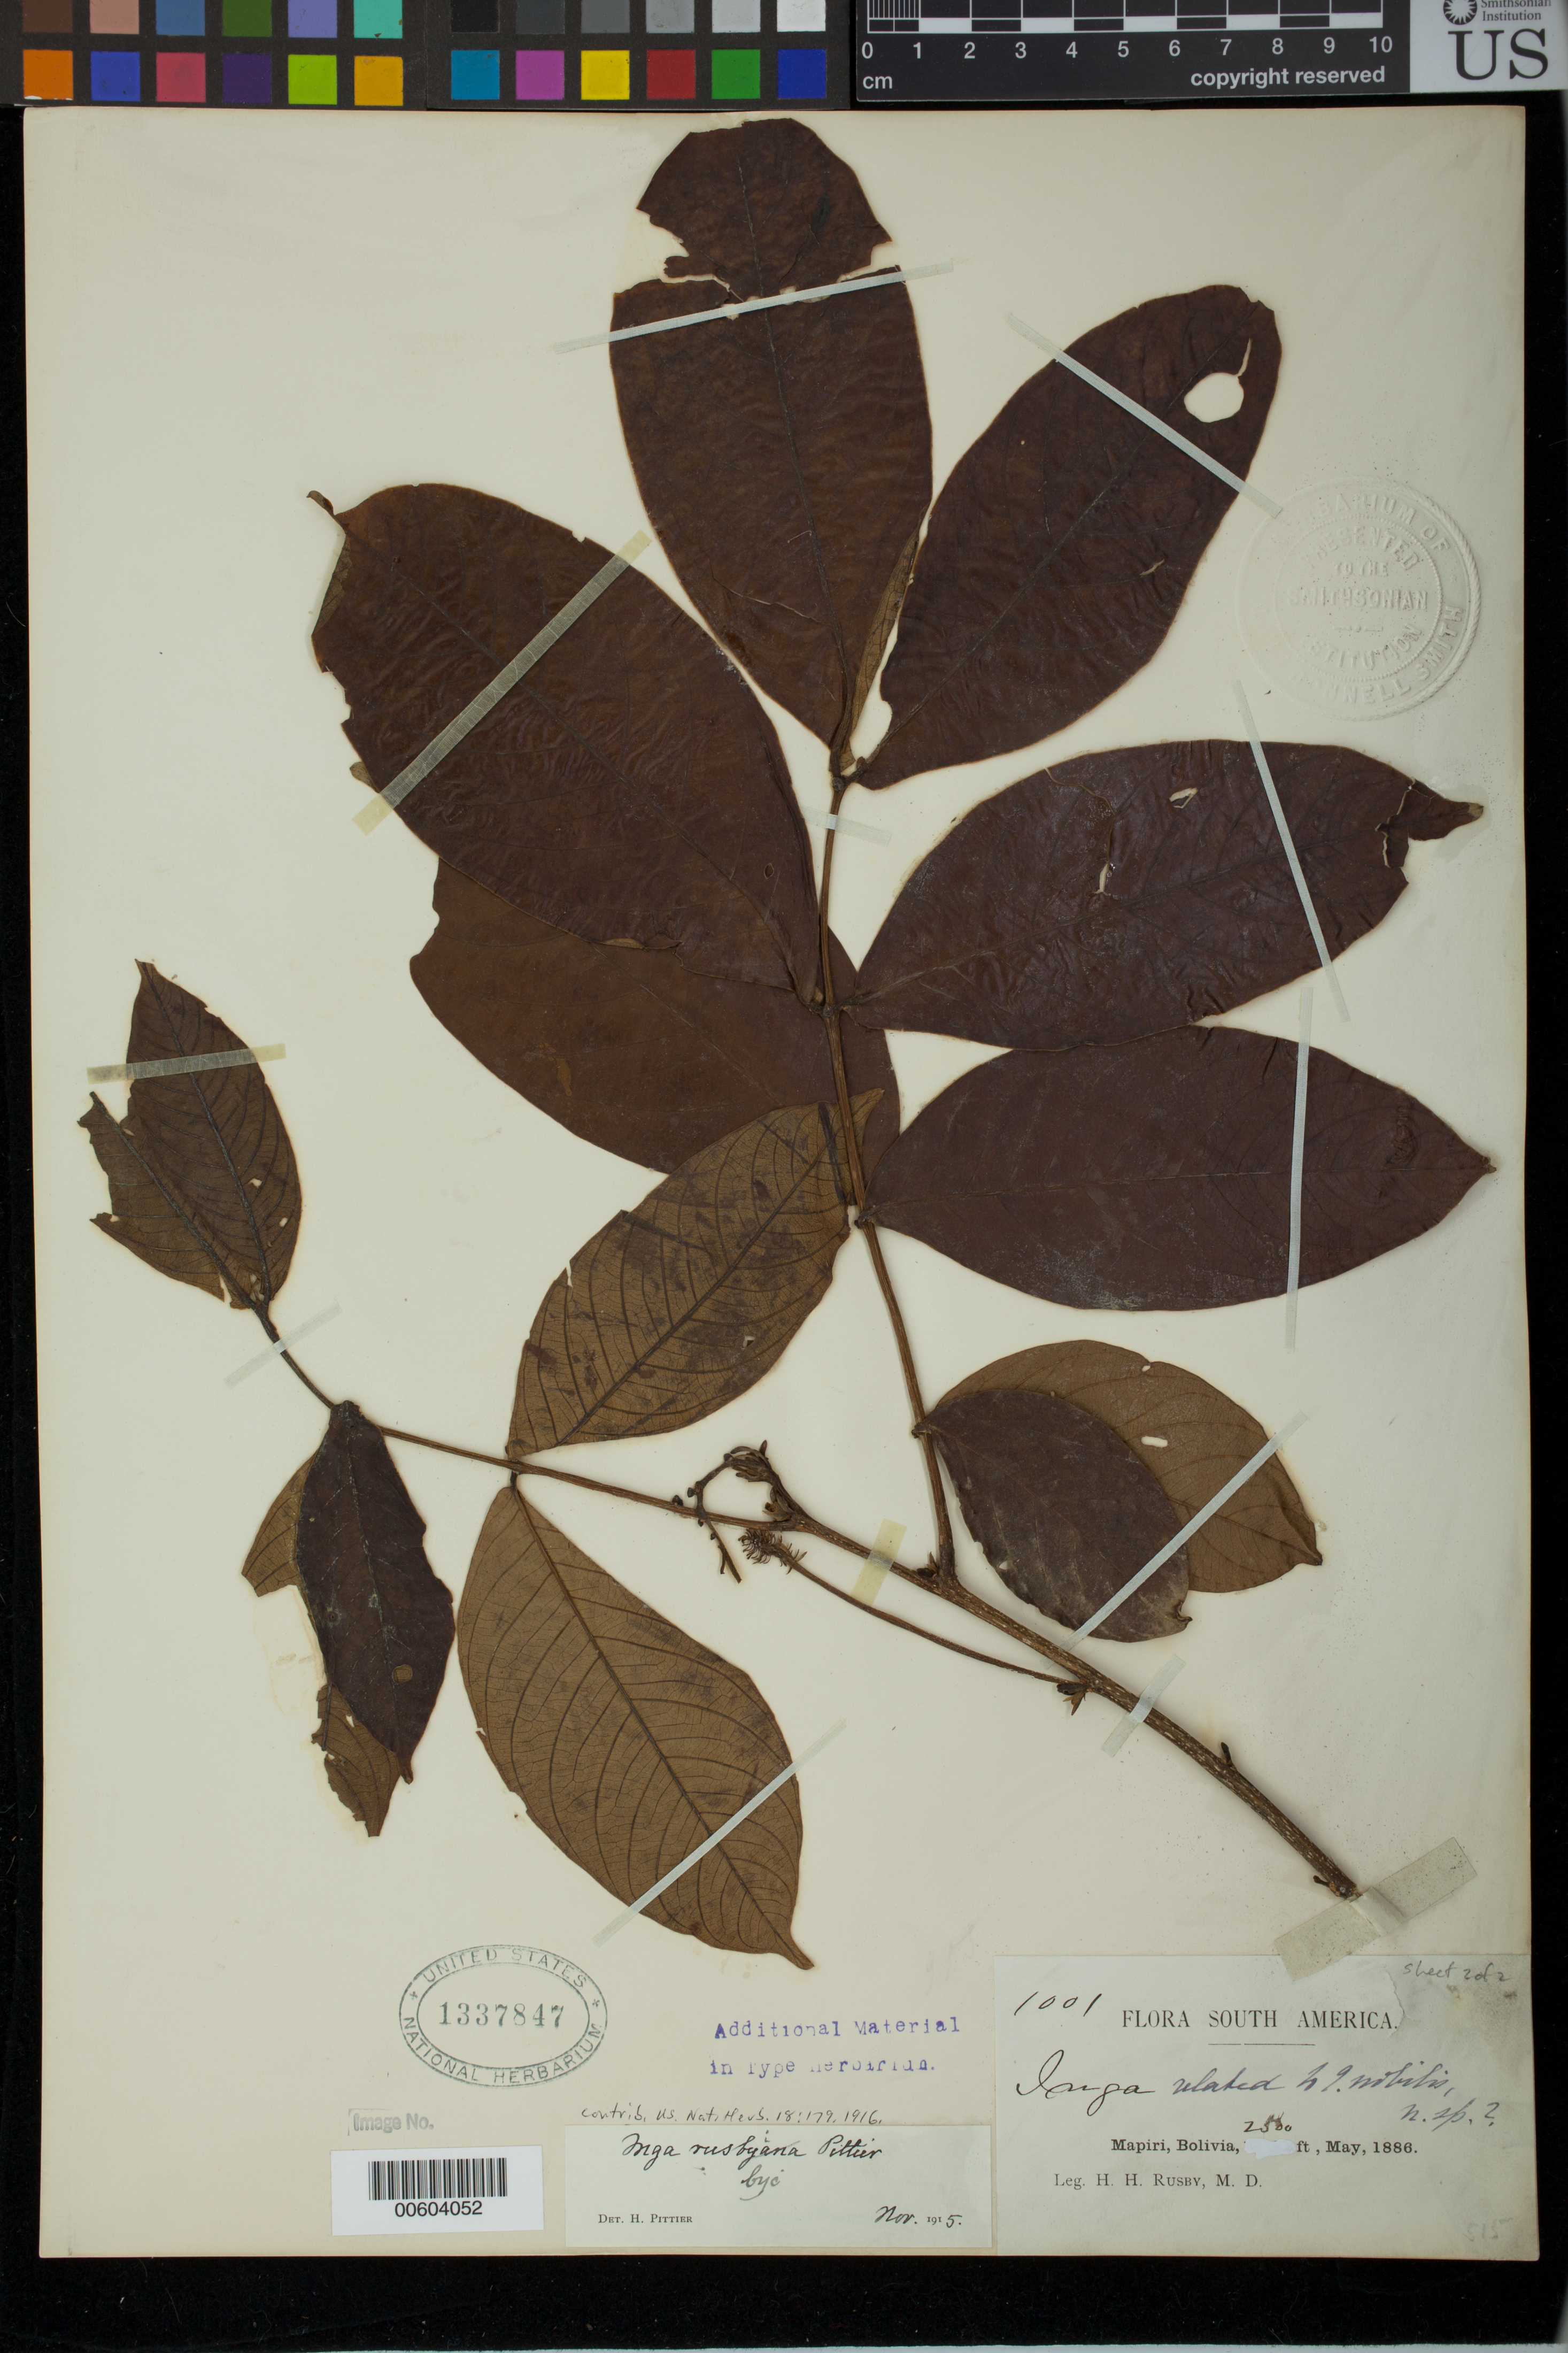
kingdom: Plantae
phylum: Tracheophyta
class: Magnoliopsida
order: Fabales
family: Fabaceae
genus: Inga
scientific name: Inga rusbyi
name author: Pittier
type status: Isotype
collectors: H. H. Rusby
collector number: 1001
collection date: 1886-05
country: Bolivia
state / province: La Páz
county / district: Larecaja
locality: Mapiri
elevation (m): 762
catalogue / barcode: US 1337847